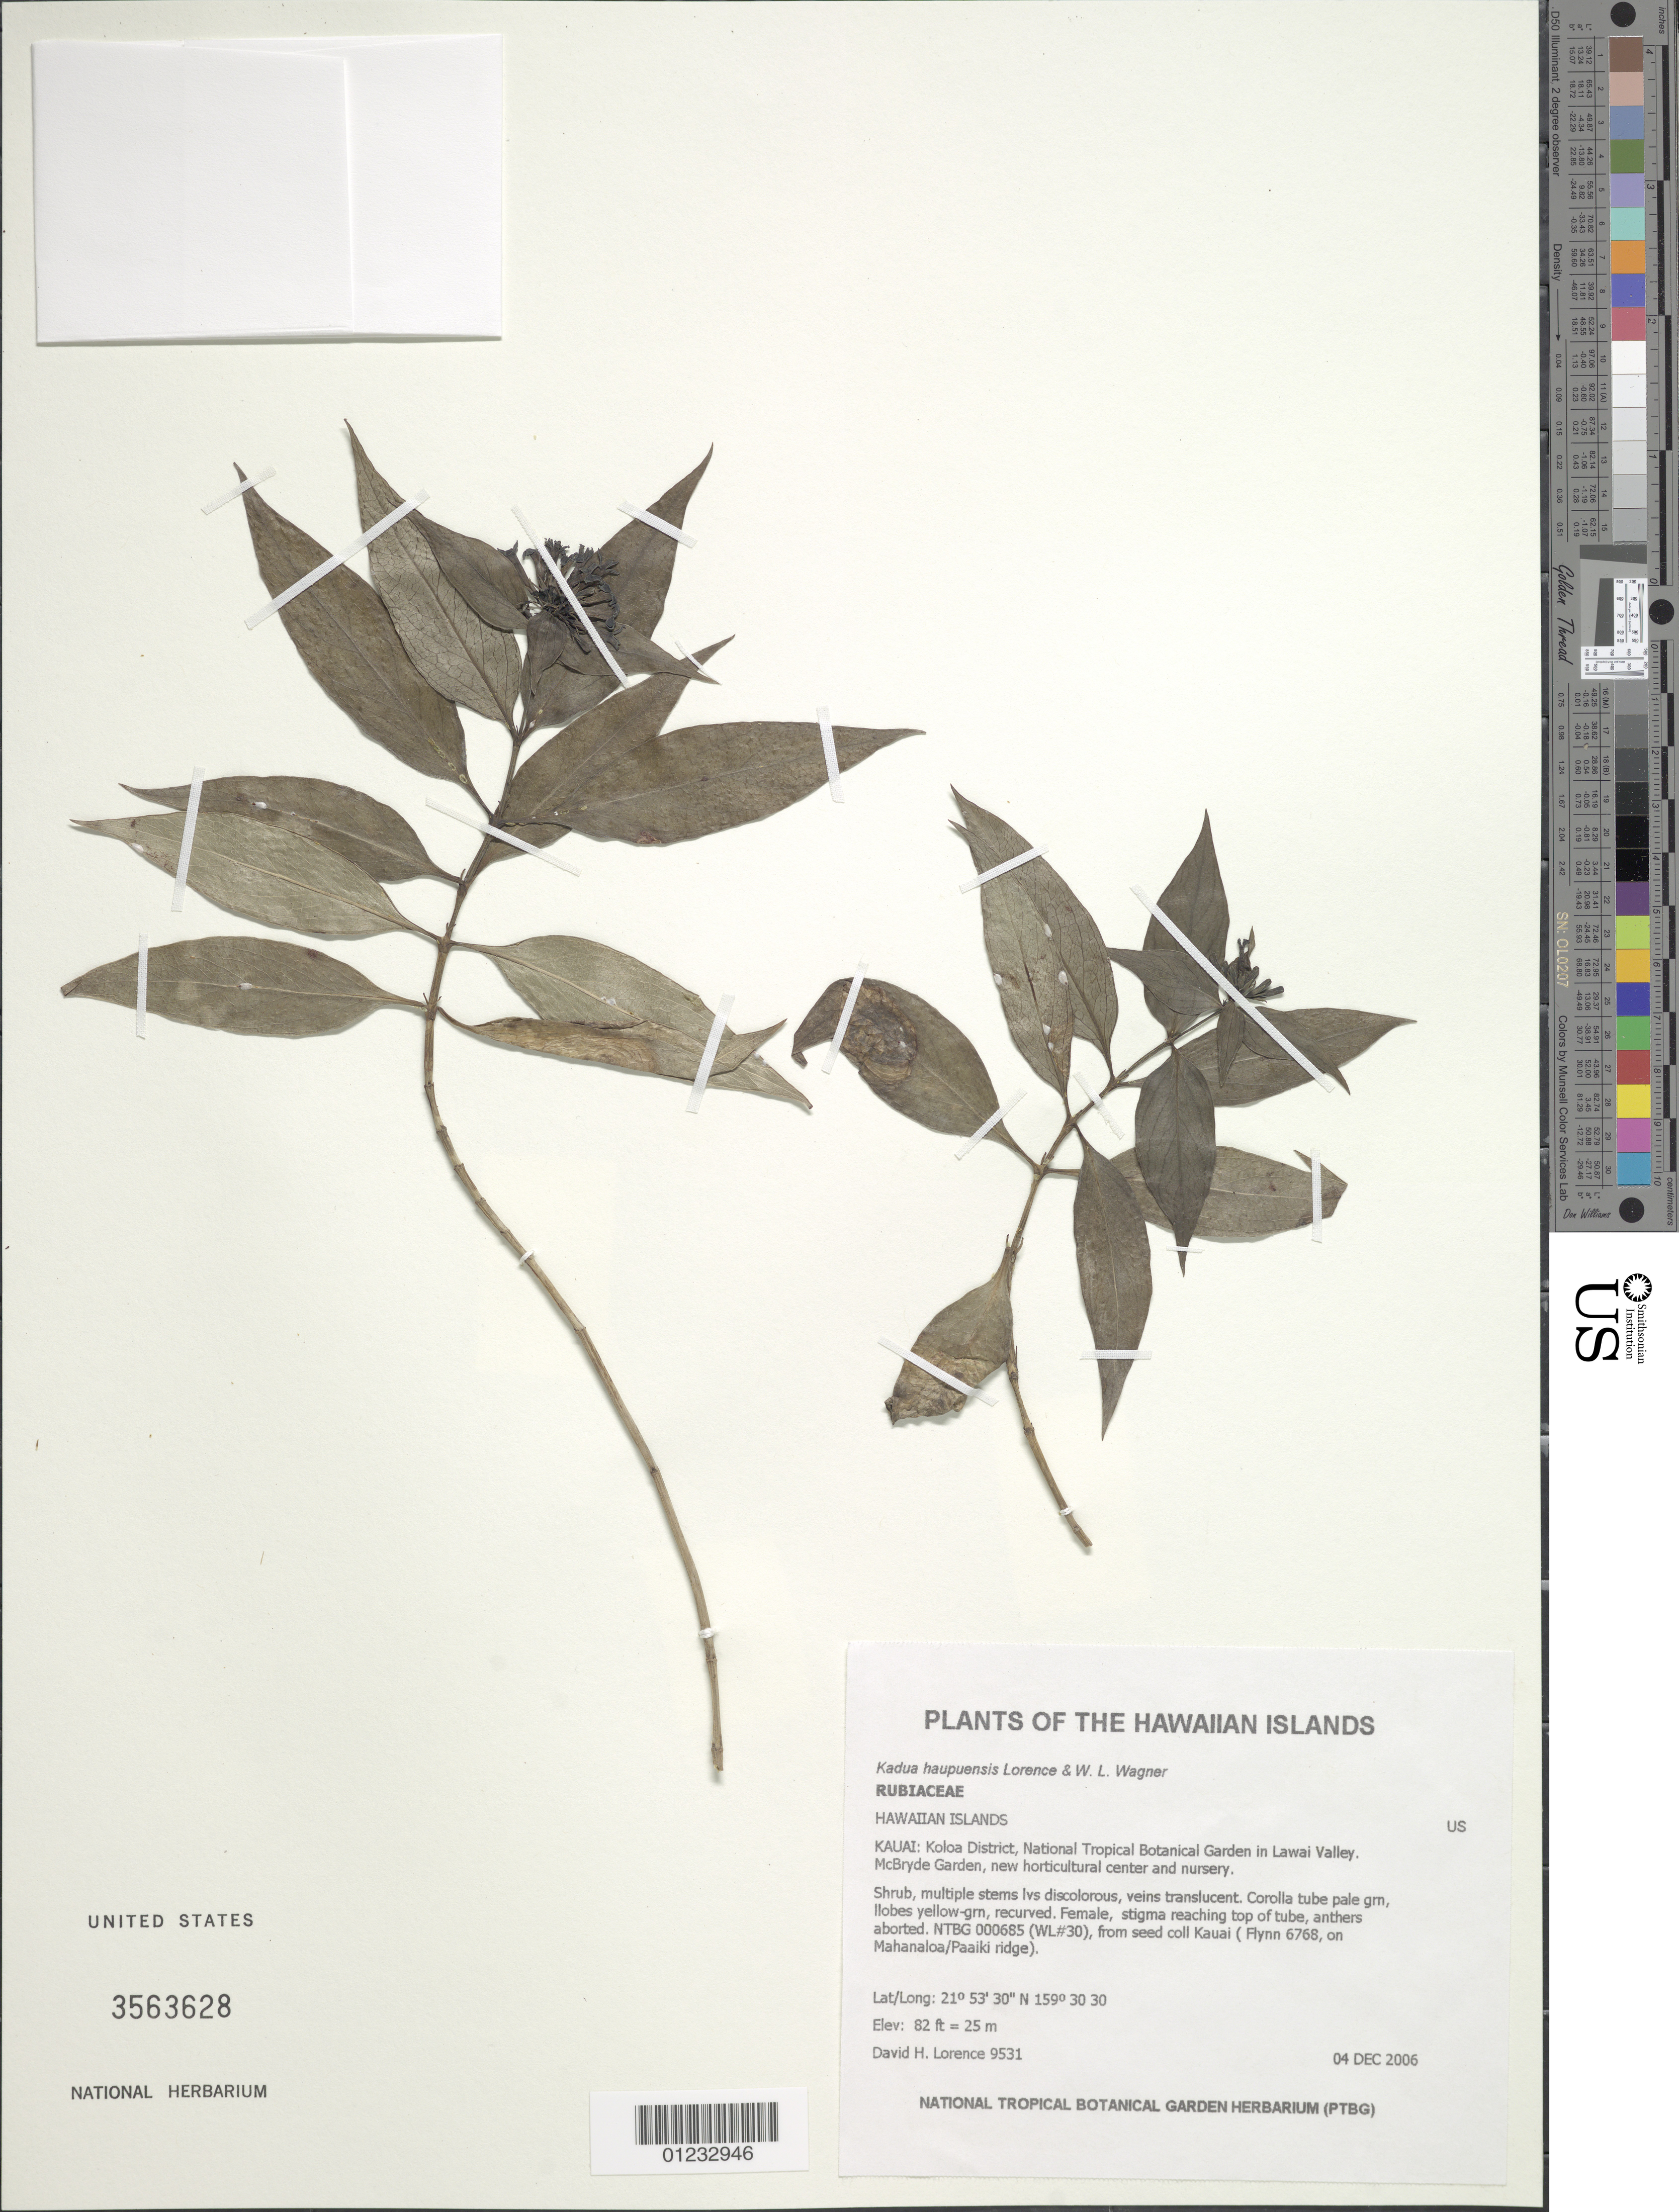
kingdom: Plantae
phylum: Tracheophyta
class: Magnoliopsida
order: Gentianales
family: Rubiaceae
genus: Kadua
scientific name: Kadua haupuensis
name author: Lorence & W.L. Wagner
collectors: D. Lorence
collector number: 9531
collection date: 2006-12-04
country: United States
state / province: Hawaii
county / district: Kauai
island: Kaua'i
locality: Koloa District, National Tropical Botanical Garden in Lawai Valley, McBryde Garden, new horticulture center and nursery.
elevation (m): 25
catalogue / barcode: US 3563628